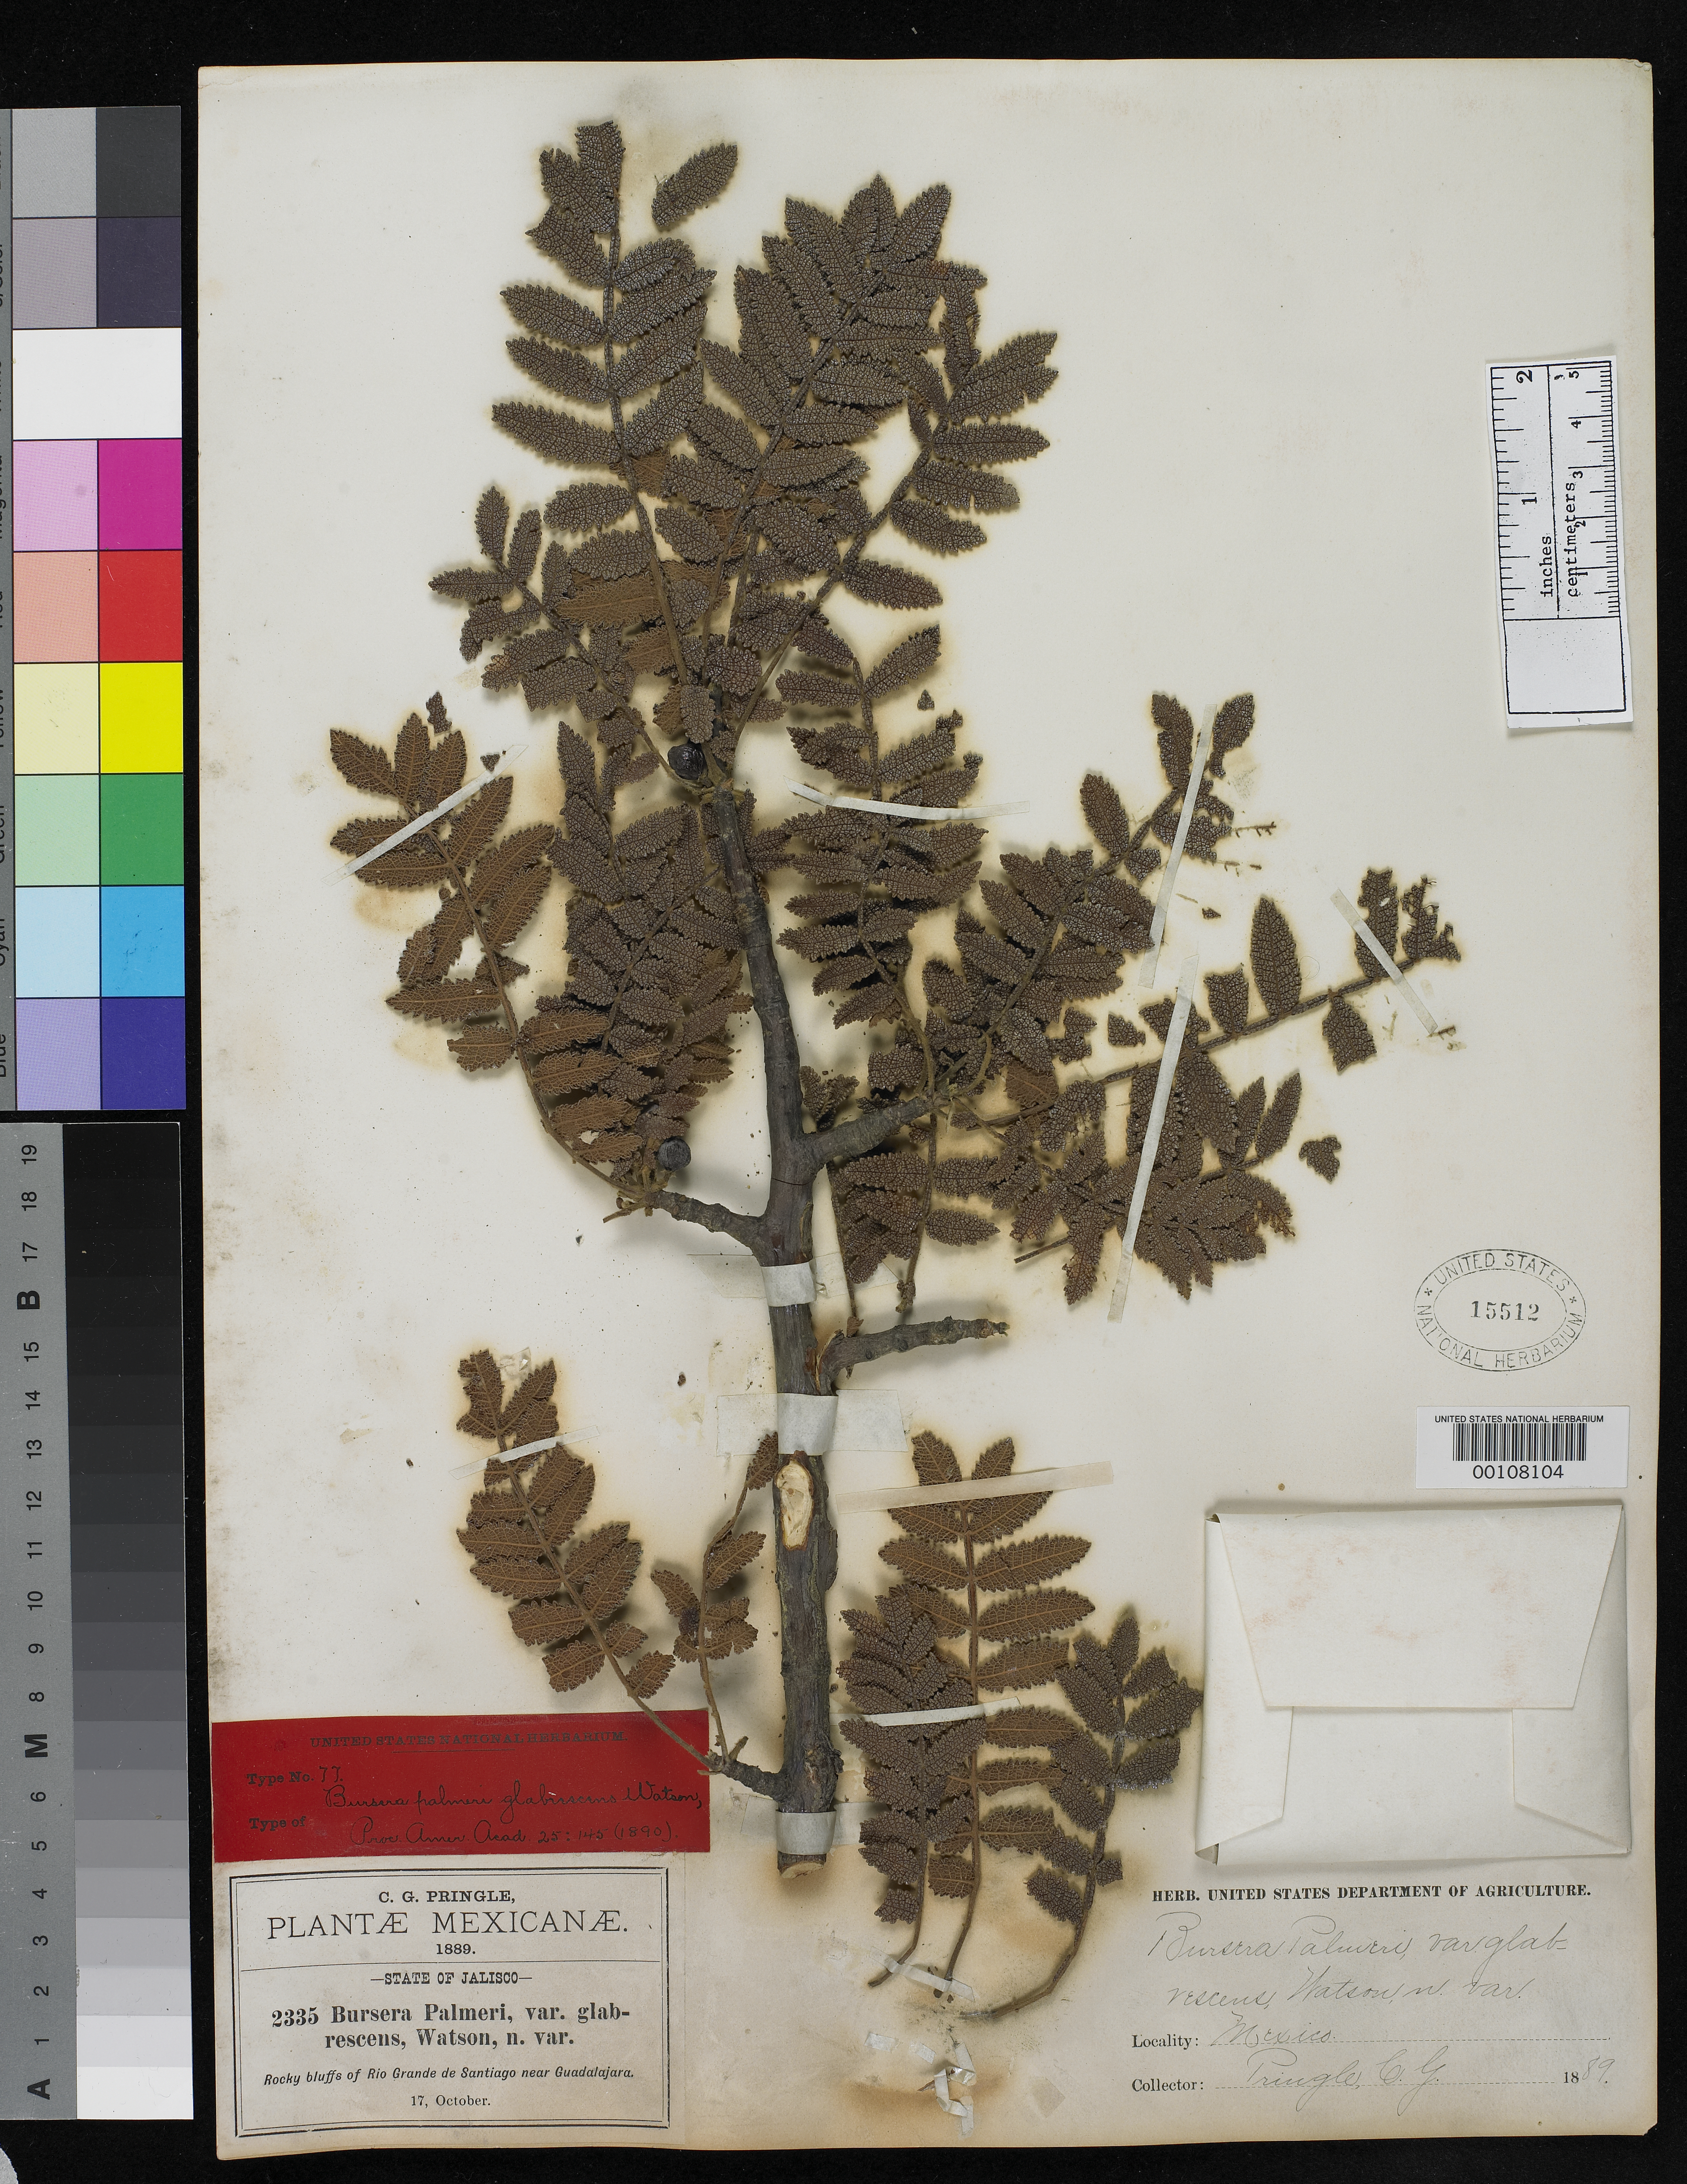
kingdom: Plantae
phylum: Tracheophyta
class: Magnoliopsida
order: Sapindales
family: Burseraceae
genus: Bursera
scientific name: Bursera palmeri var. glabrescens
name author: S. Watson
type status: Isotype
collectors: C. G. Pringle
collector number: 2335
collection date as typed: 17 Oct 1889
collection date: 1889-10-17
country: Mexico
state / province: Jalisco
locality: Rio Grande de Santiago near Guadalajara.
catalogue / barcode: US 15512